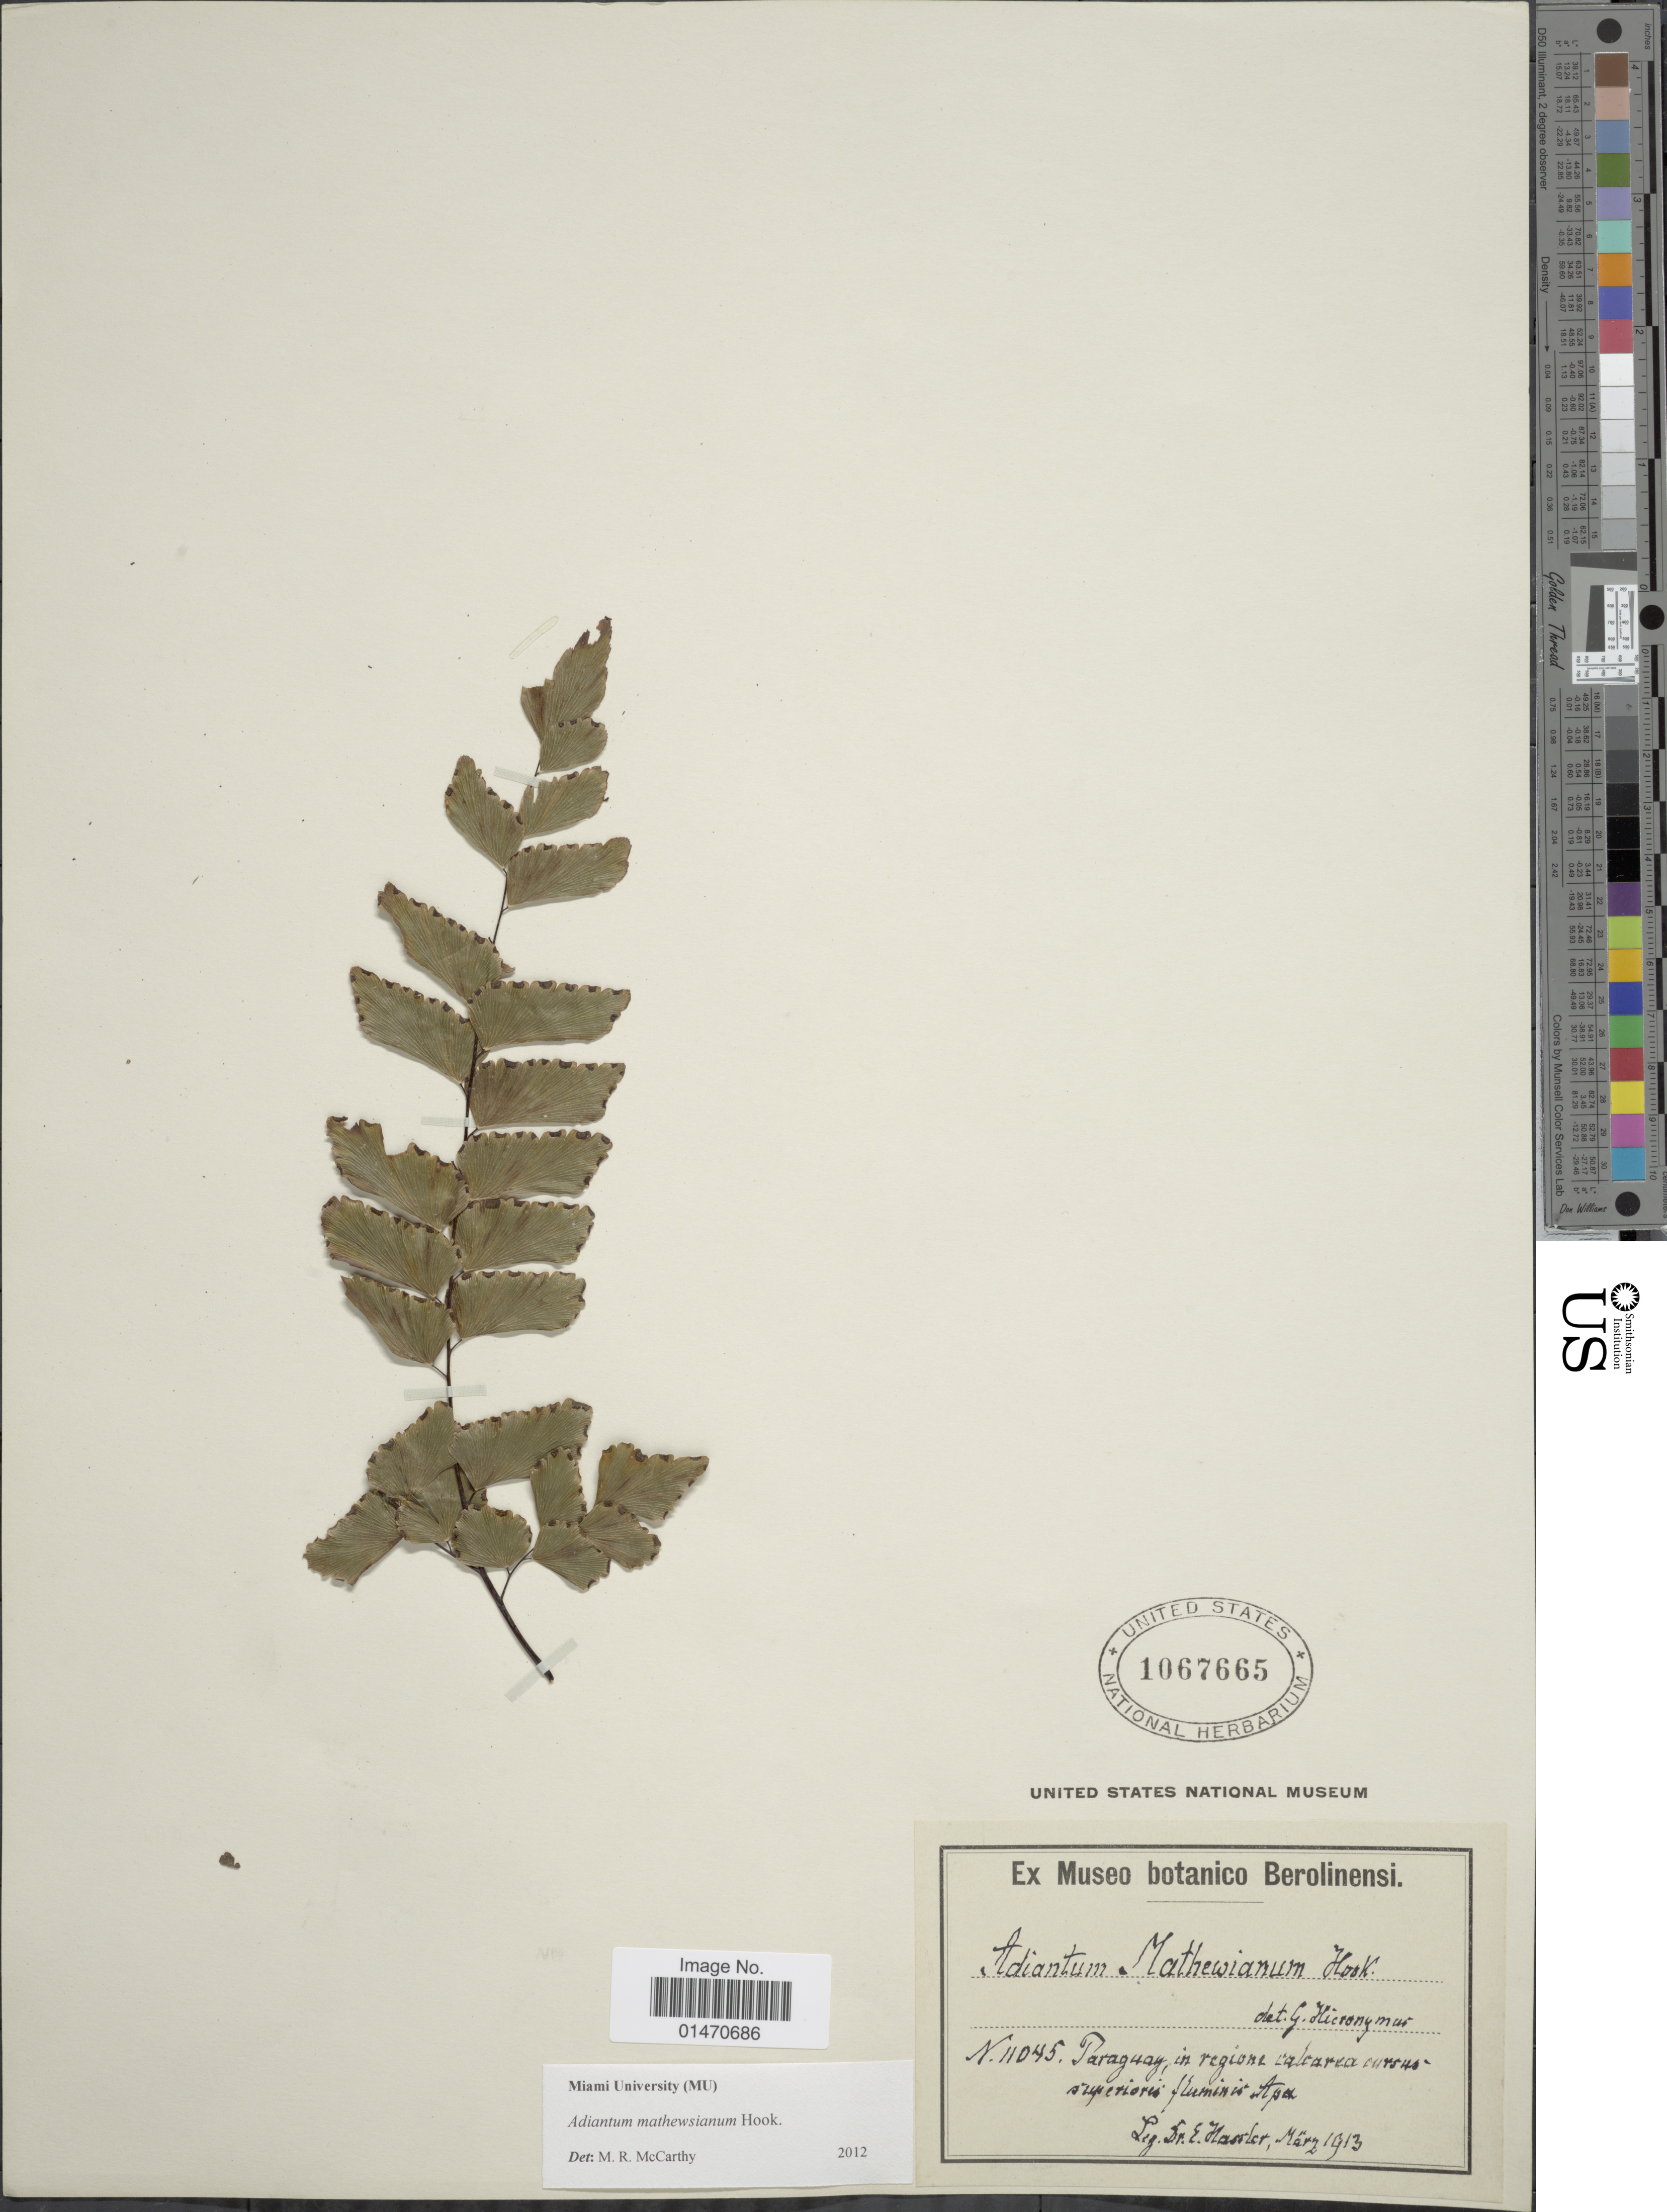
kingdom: Plantae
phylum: Tracheophyta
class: Polypodiopsida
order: Polypodiales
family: Pteridaceae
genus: Adiantum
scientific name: Adiantum mathewsianum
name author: Hook.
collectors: E. Hassler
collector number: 11045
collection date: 1913-03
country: Paraguay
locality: Paraguay, in regione calcarea cursus superioris fluminis Apa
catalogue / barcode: US 1067665